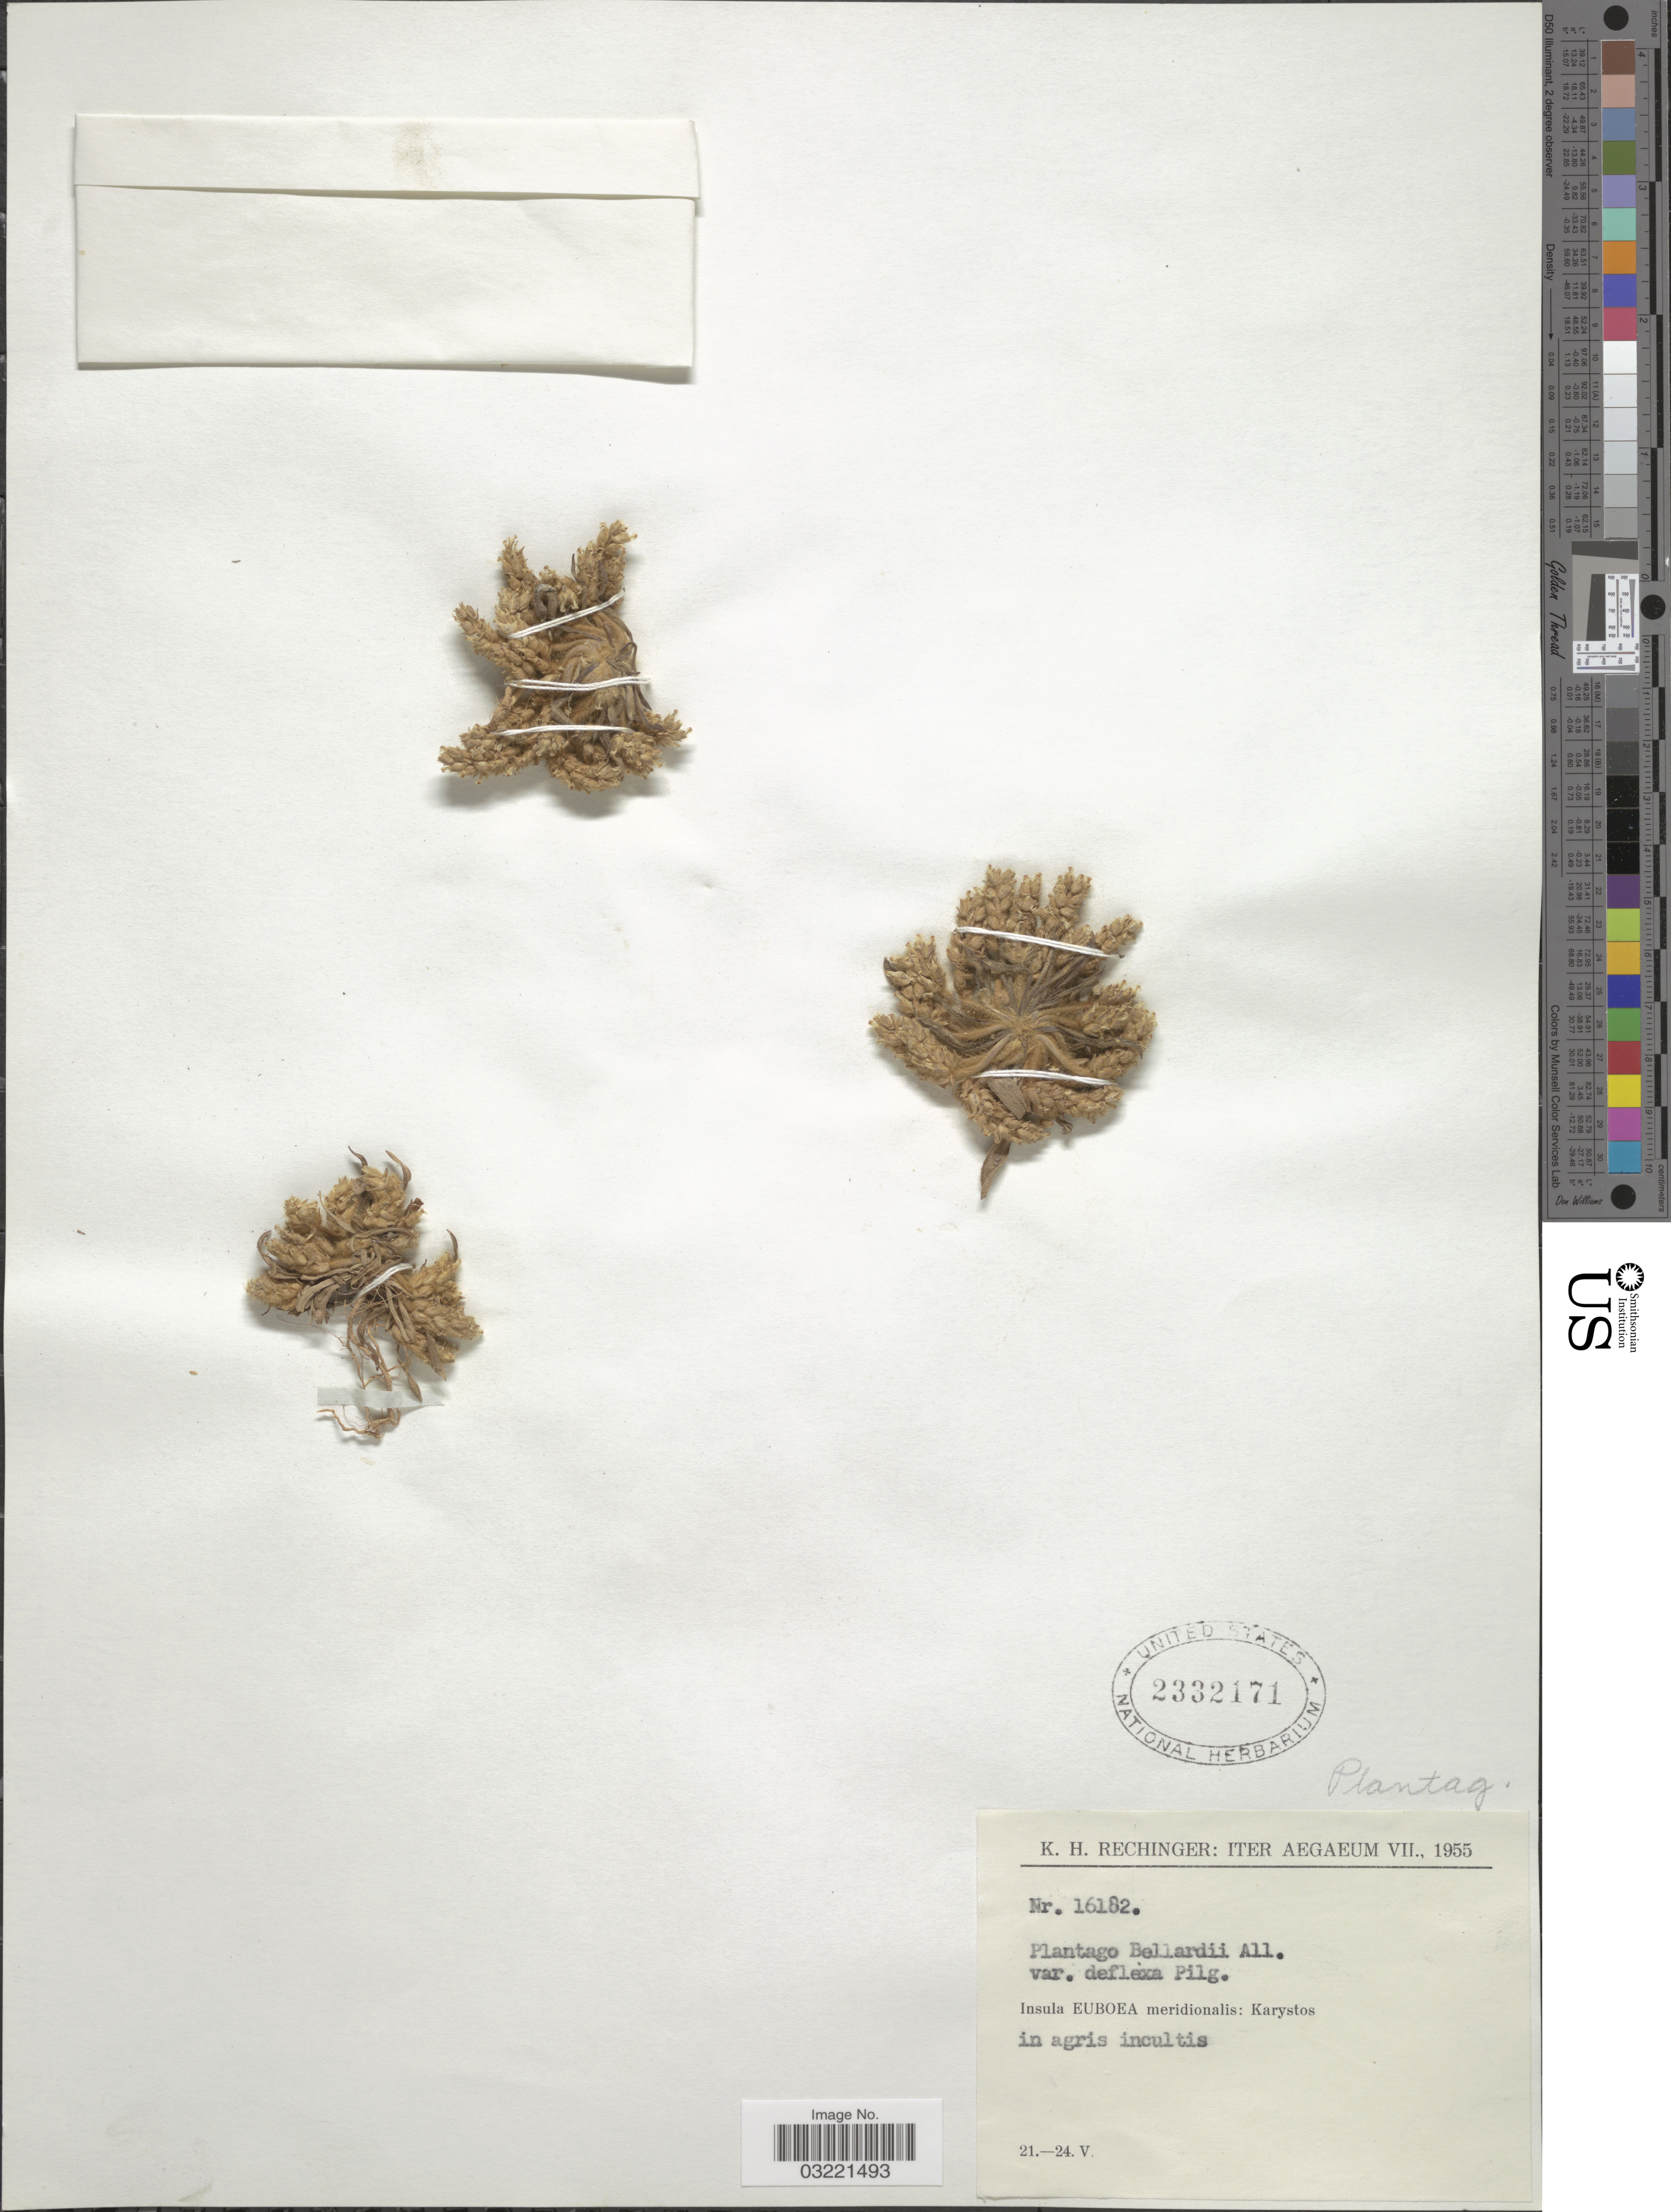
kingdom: Plantae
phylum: Tracheophyta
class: Magnoliopsida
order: Lamiales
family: Plantaginaceae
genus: Plantago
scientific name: Plantago bellardi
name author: All.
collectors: K. H. Rechinger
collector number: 16182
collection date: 1955-05-21/1955-05-24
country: Greece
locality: Iter Aegaeum. Insula Euboea meridionalis: Karystos.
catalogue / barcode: US 2332171